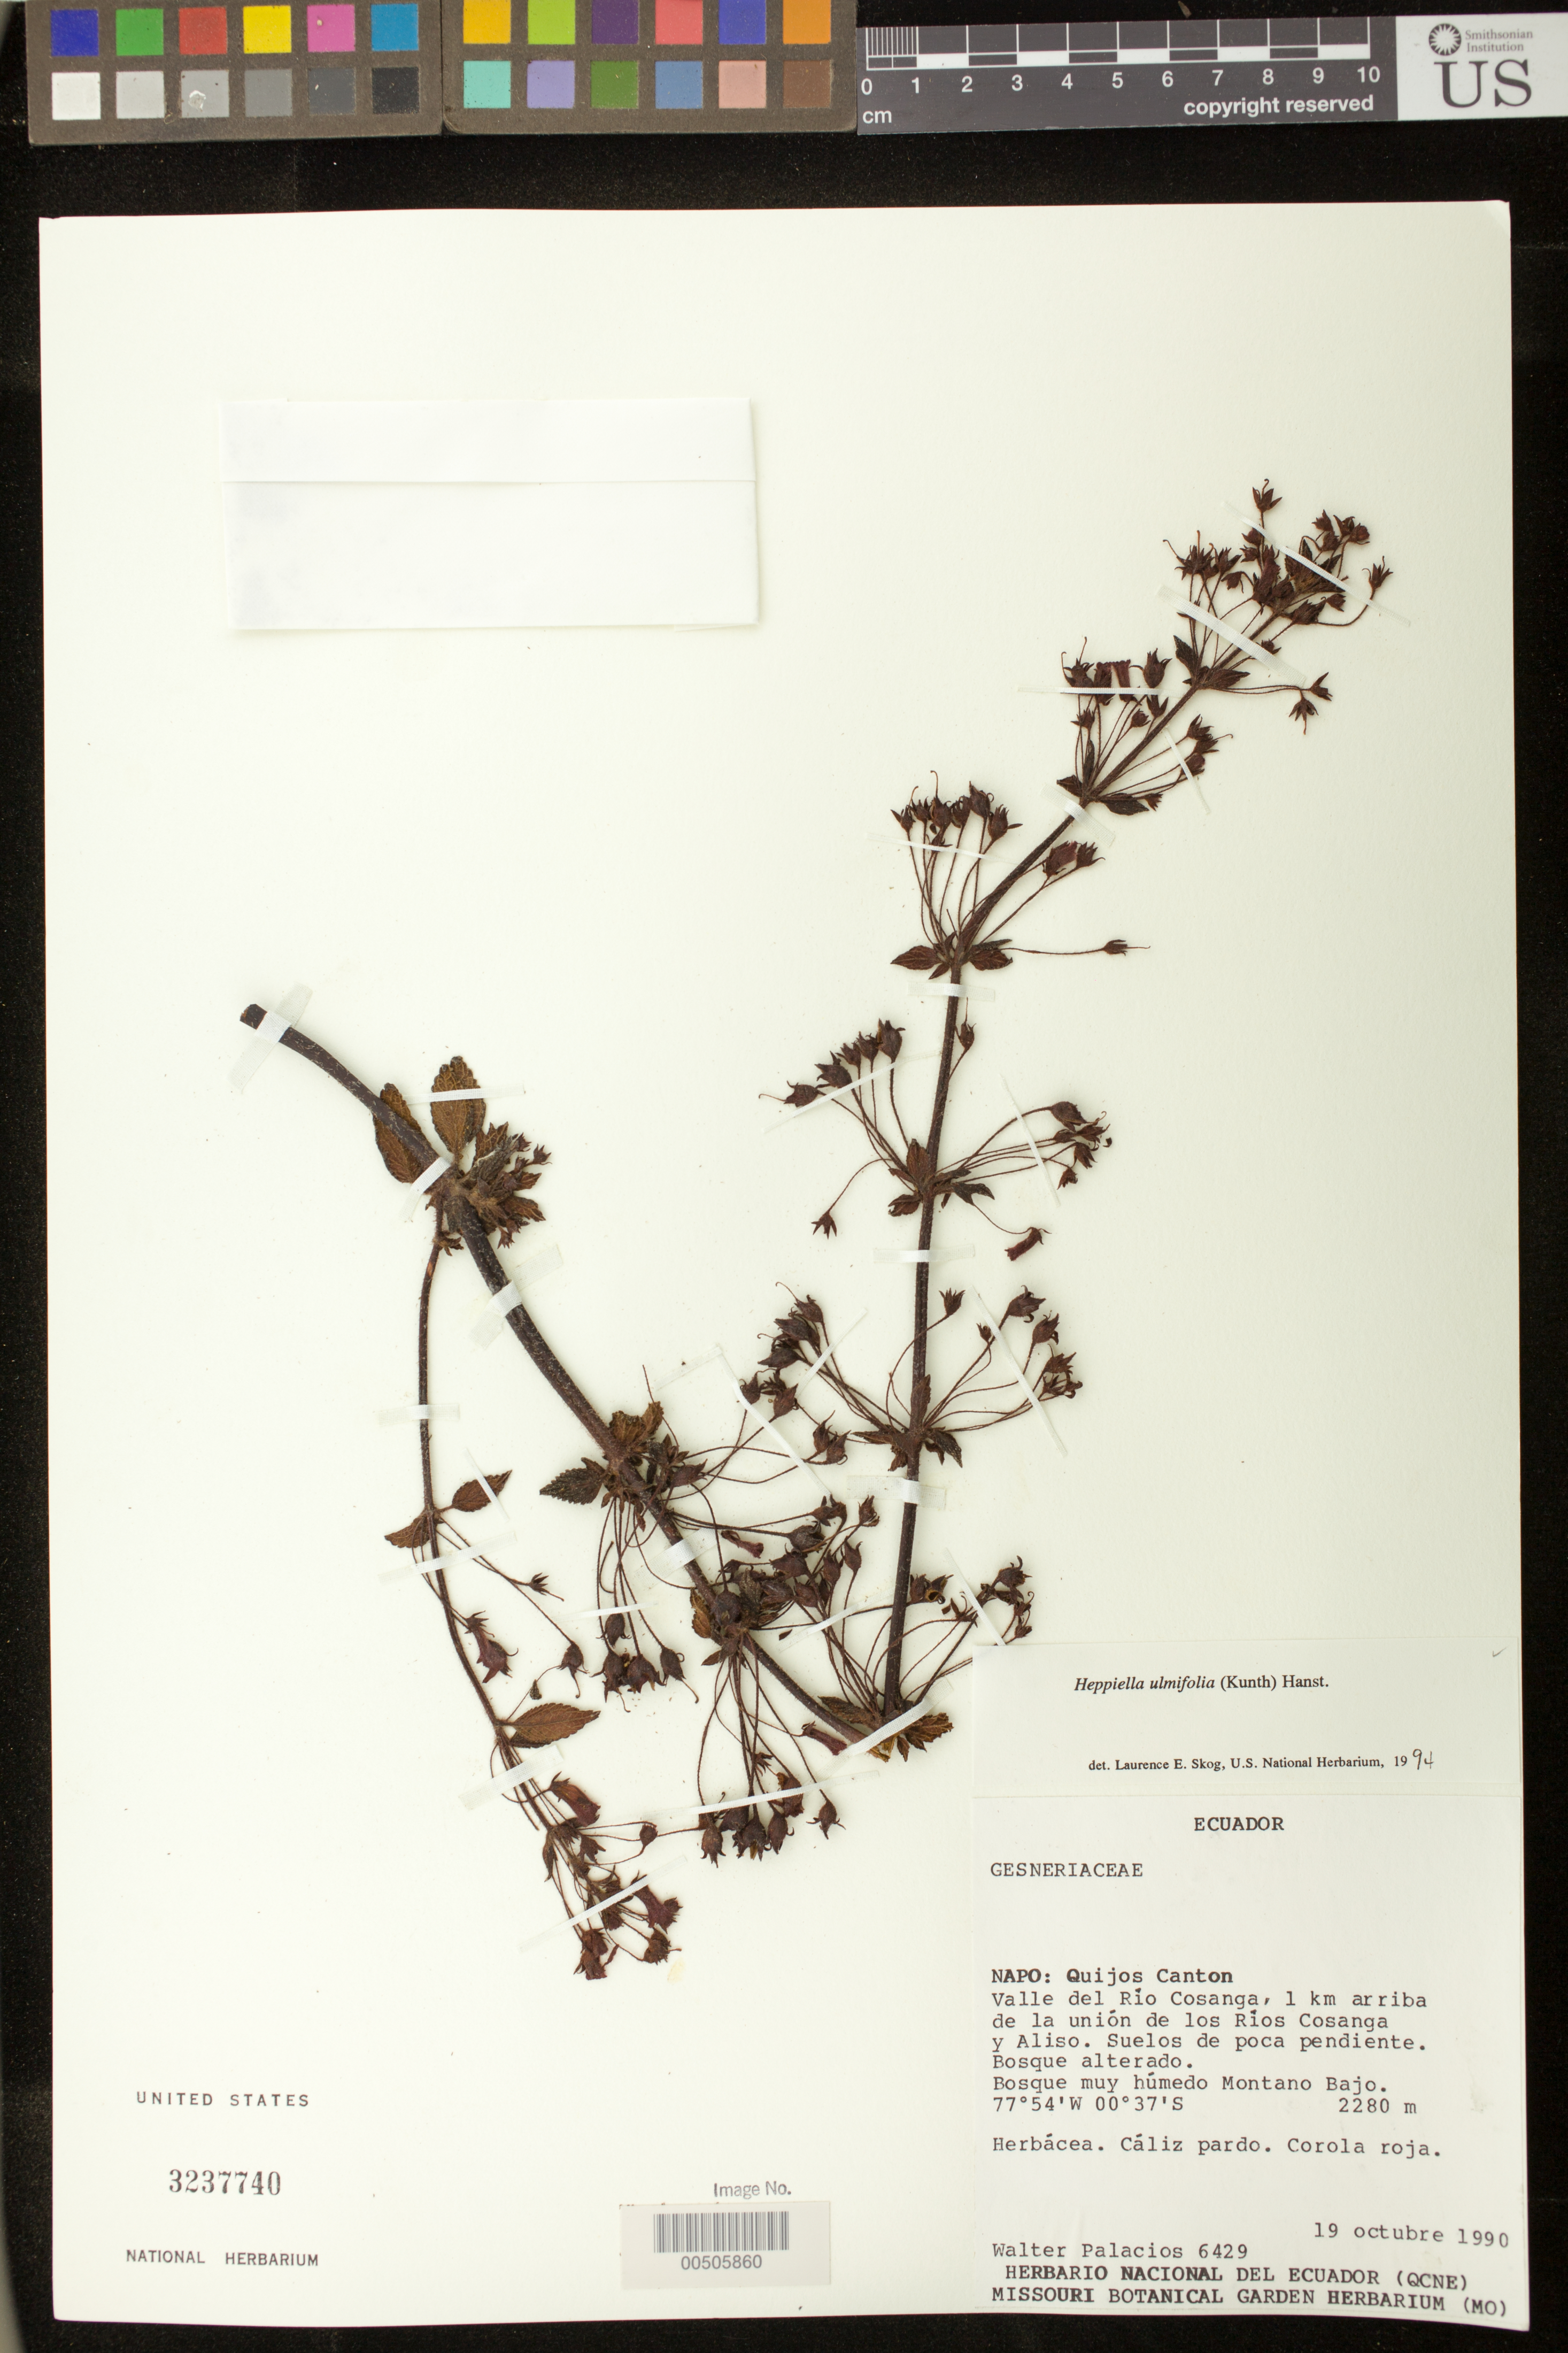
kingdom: Plantae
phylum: Tracheophyta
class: Magnoliopsida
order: Lamiales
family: Gesneriaceae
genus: Heppiella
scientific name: Heppiella ulmifolia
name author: (Kunth) Hanst.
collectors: W. Palacios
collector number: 6429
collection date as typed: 19 Oct 1990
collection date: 1990-10-19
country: Ecuador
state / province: Napo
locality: Quijos Canton, Valle del Rio Cosanga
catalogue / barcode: US 3237740